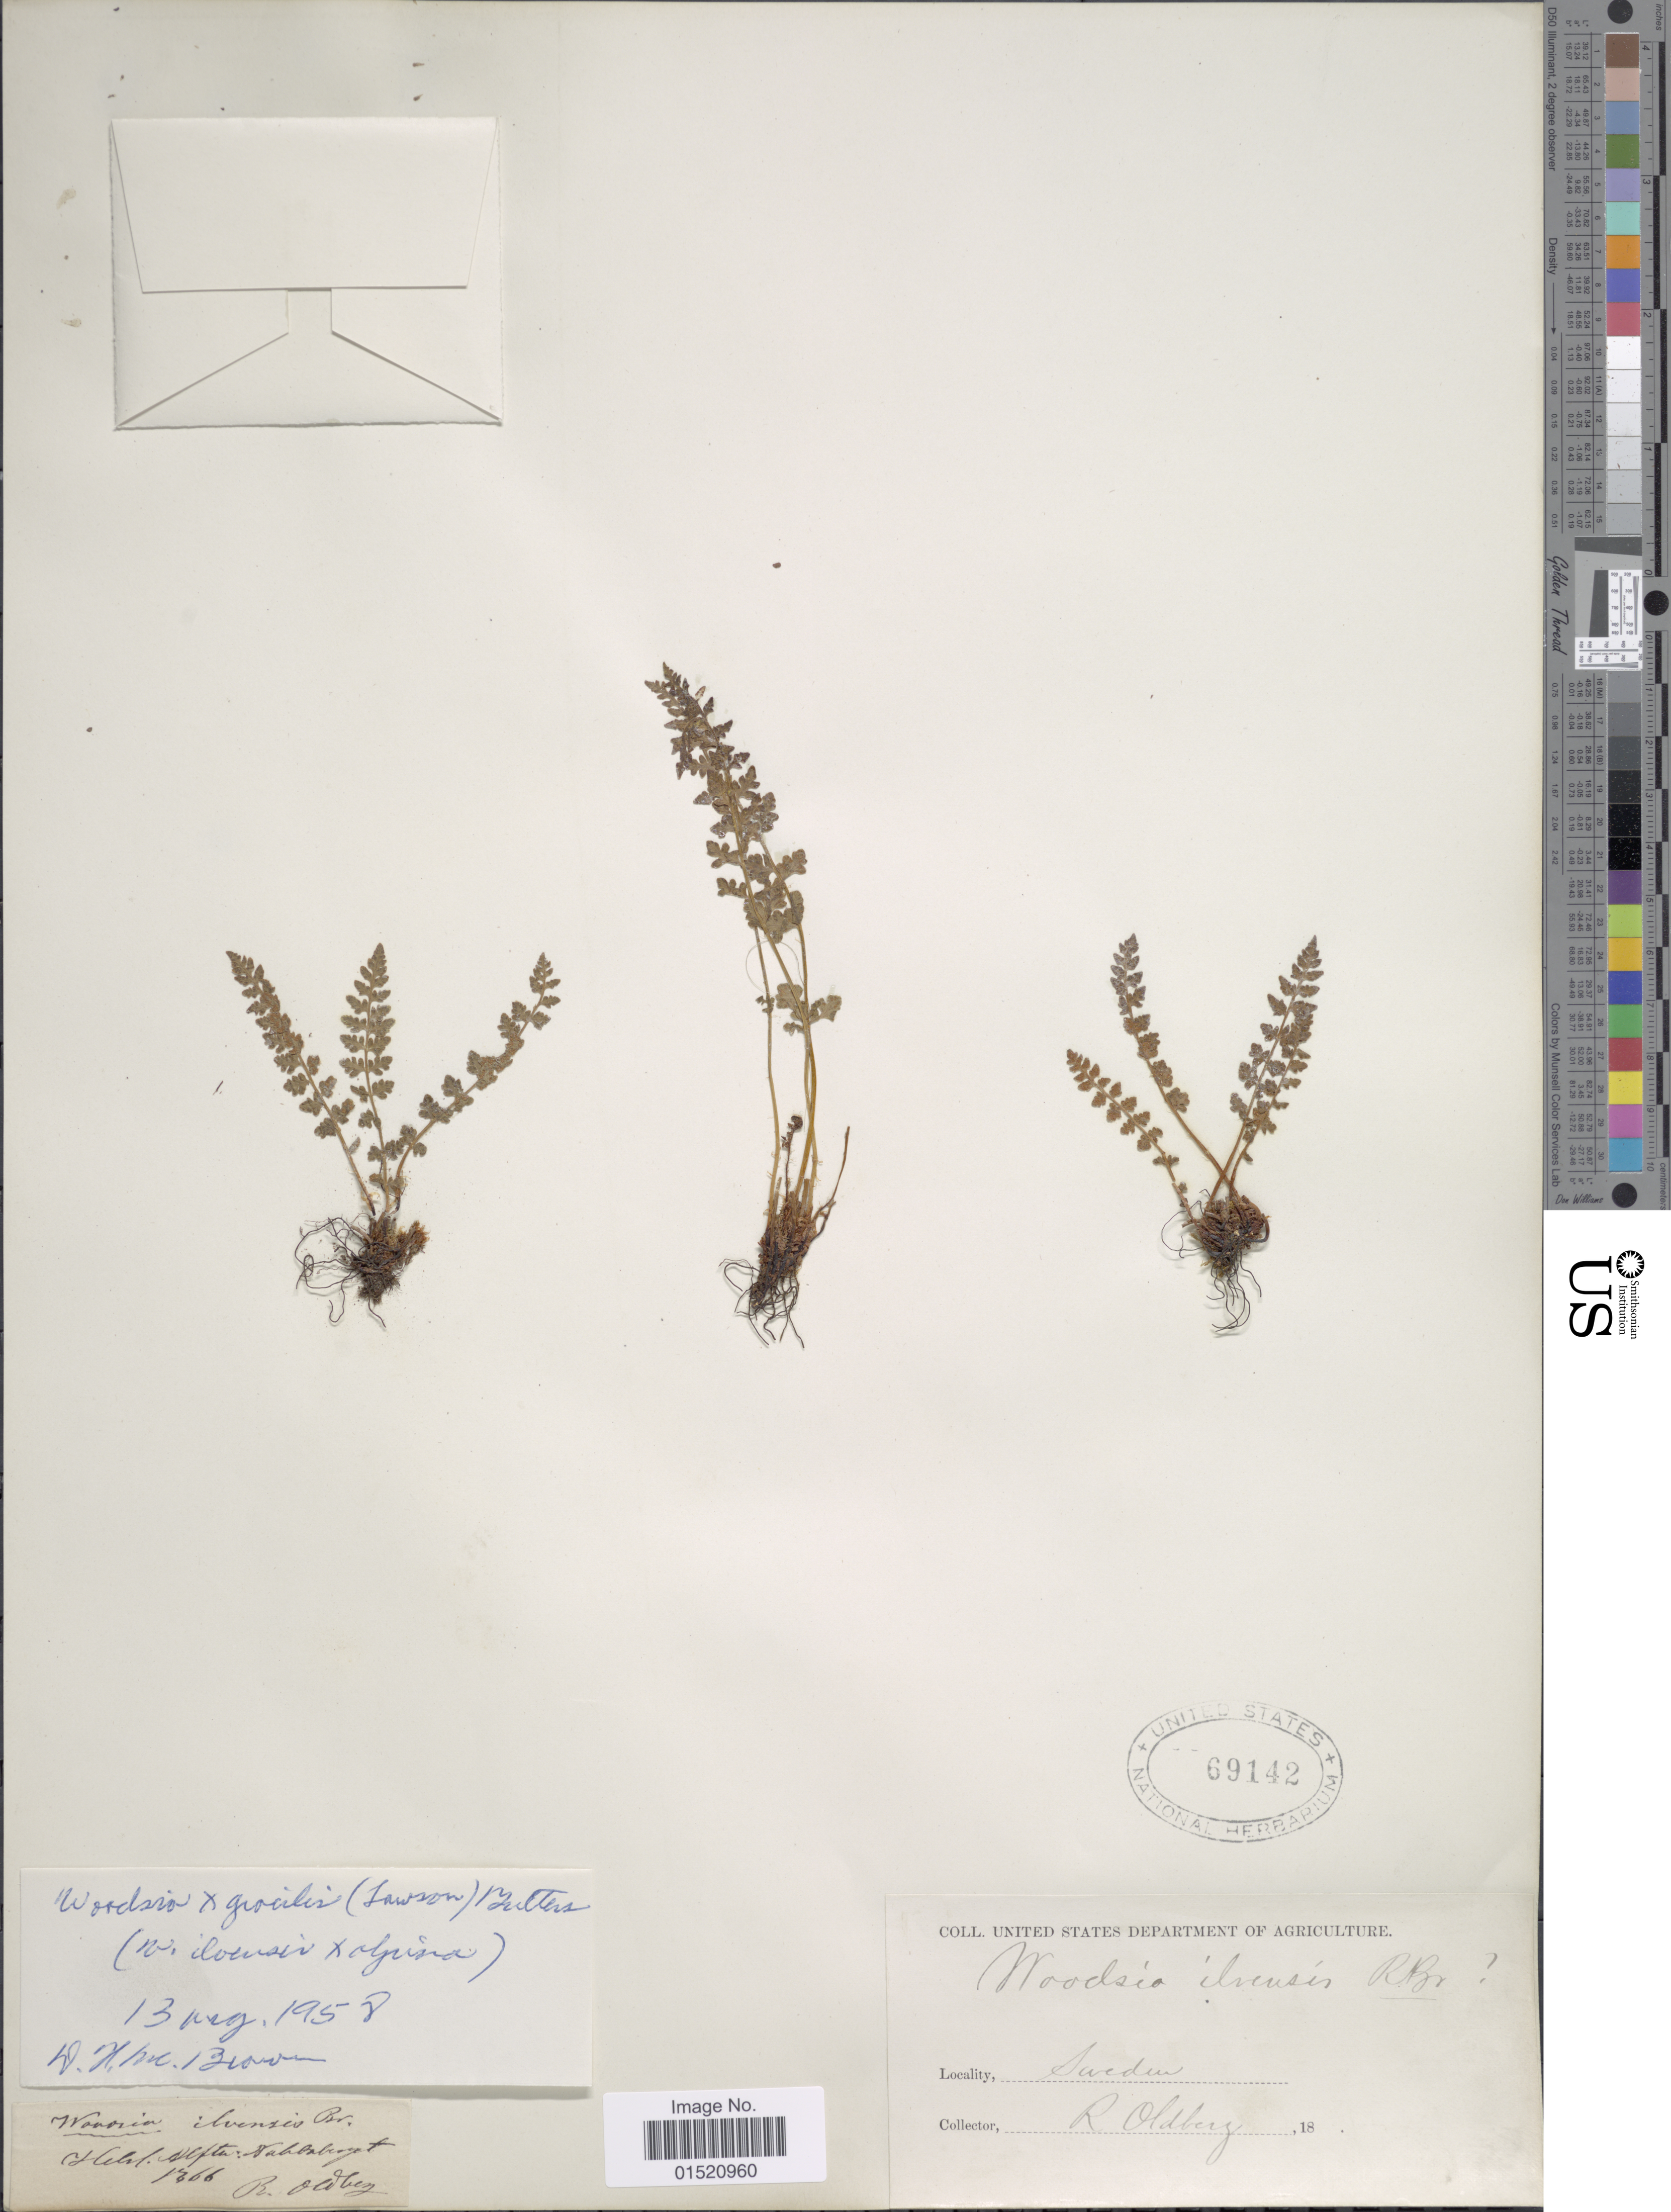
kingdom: Plantae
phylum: Tracheophyta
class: Polypodiopsida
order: Polypodiales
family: Woodsiaceae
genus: Woodsia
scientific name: Woodsia x gracilis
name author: (Lawson) Butters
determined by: Brown, --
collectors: R. Oldberg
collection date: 1866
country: Sweden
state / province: Gävleborg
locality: Alfta, Nabbaberget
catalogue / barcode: US 69142